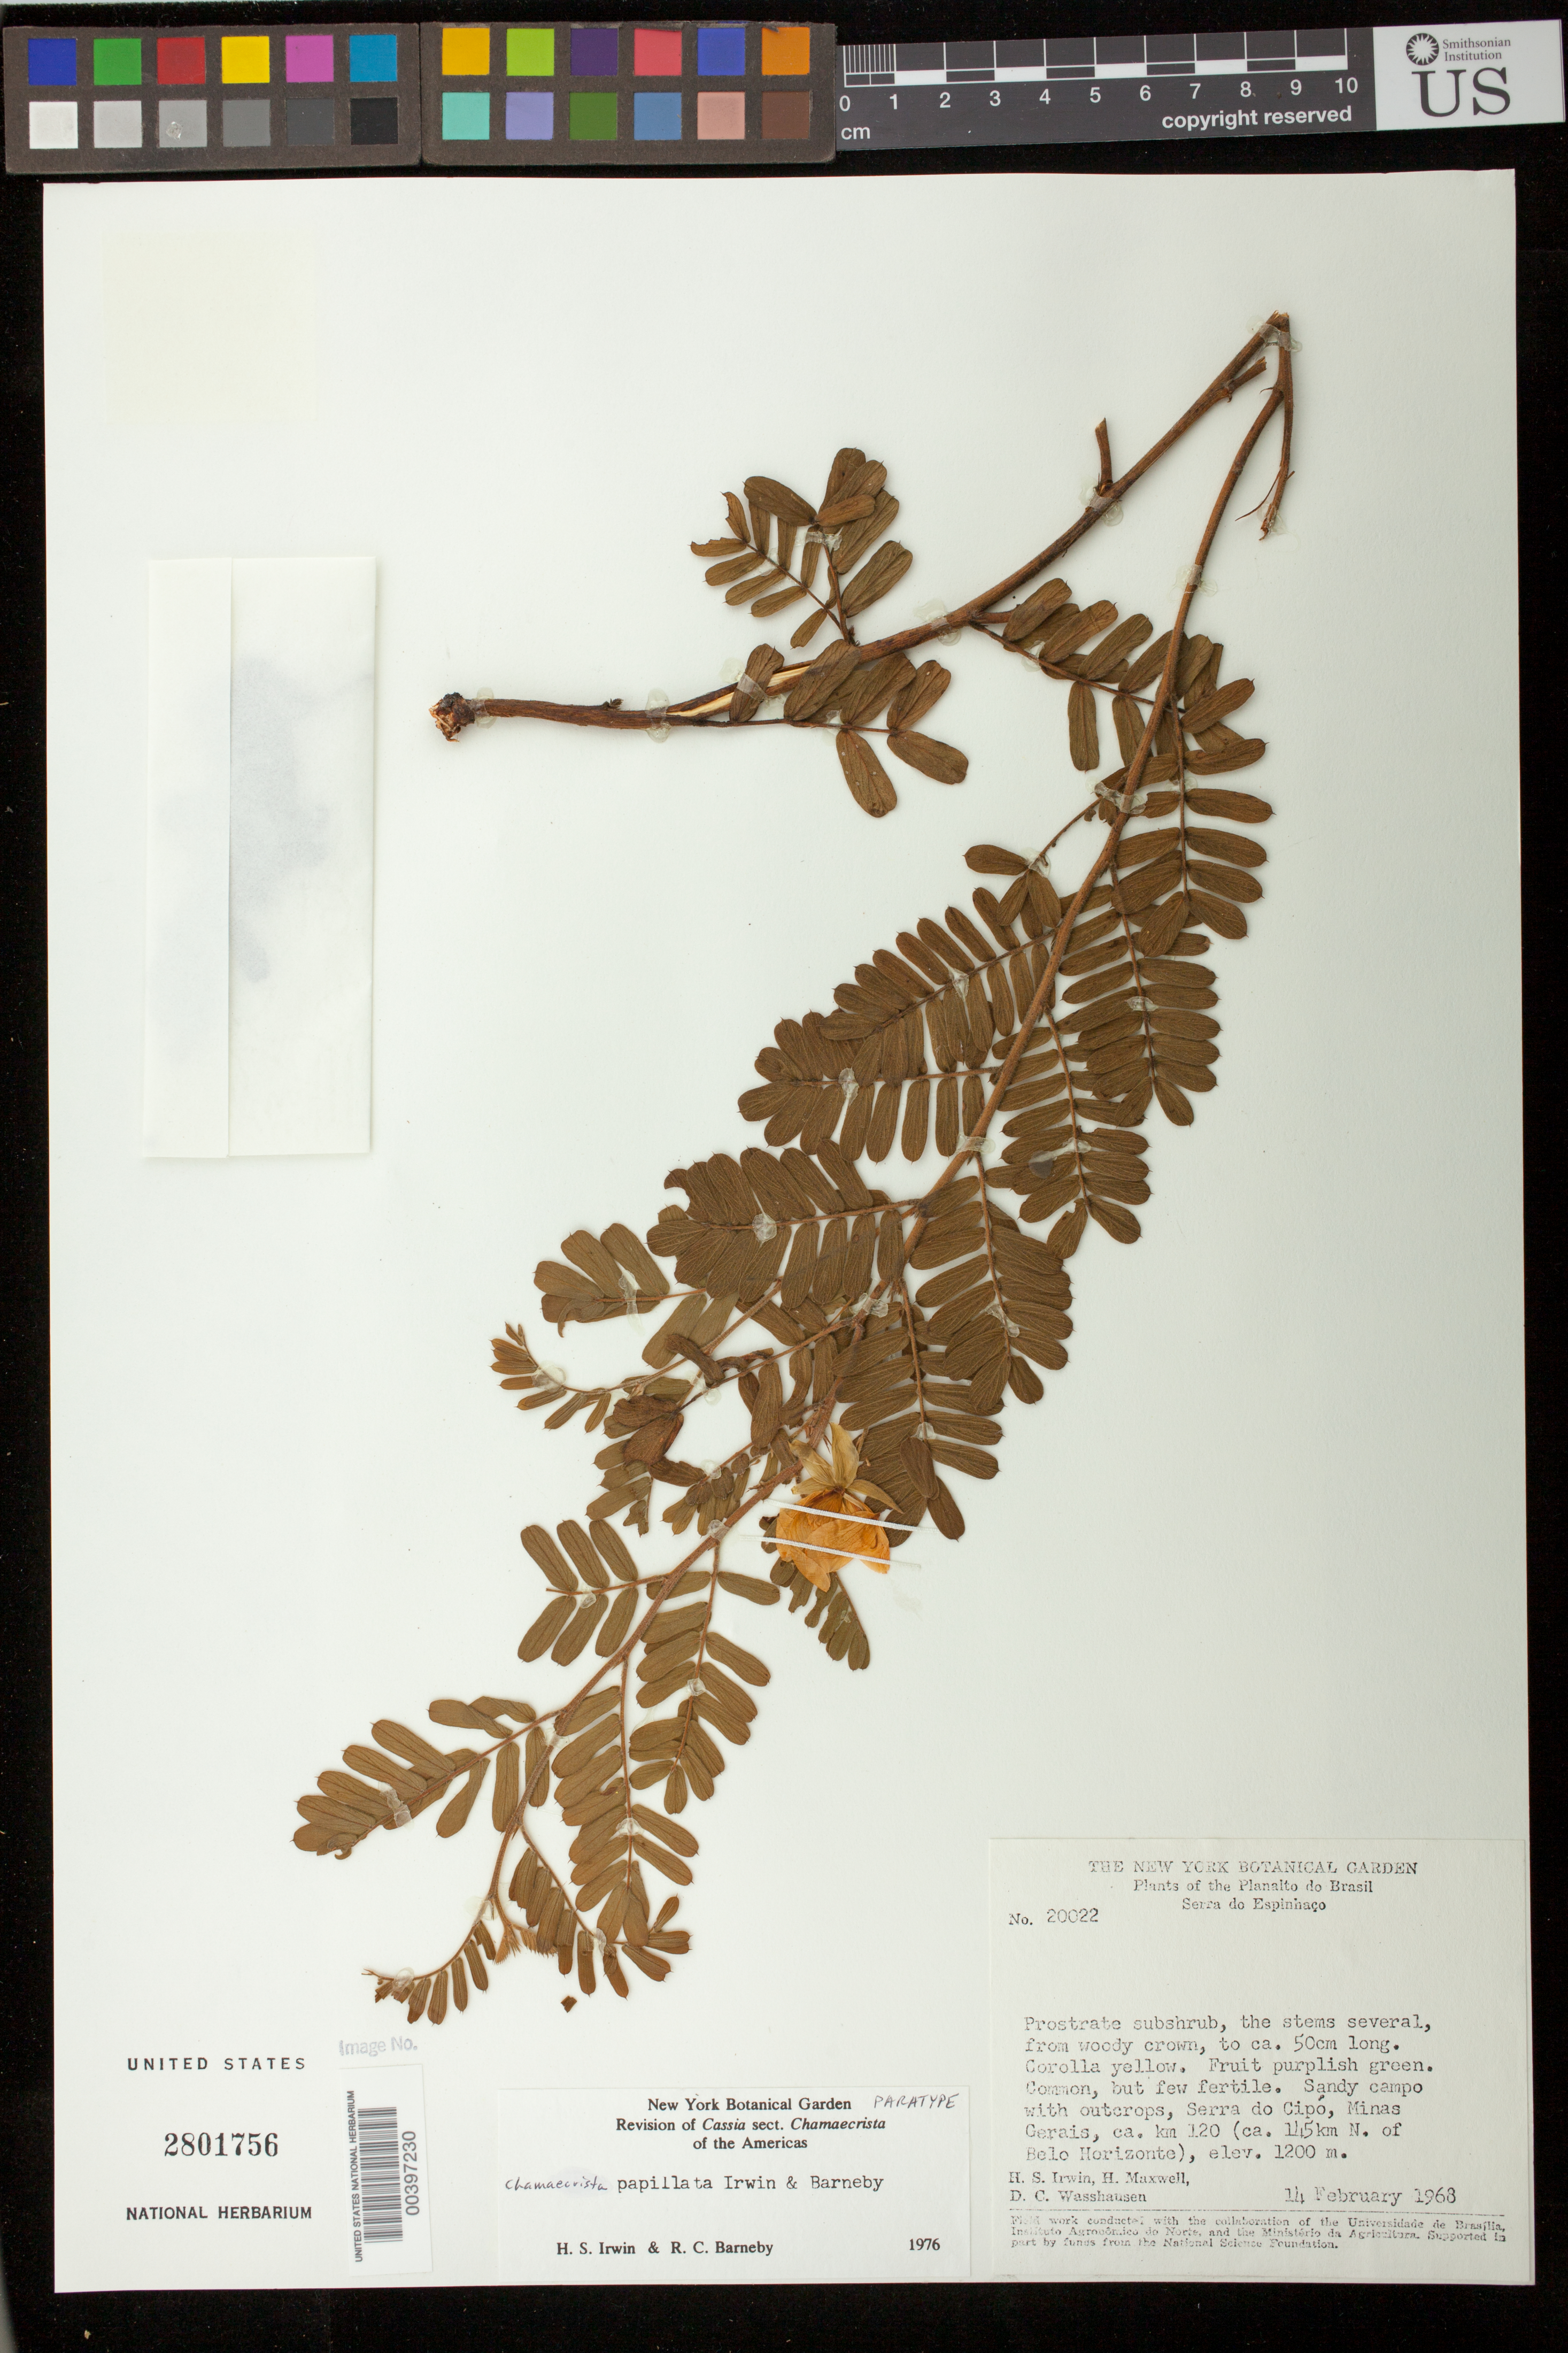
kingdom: Plantae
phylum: Tracheophyta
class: Magnoliopsida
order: Fabales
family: Fabaceae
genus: Chamaecrista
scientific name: Chamaecrista papillata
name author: H.S. Irwin & Barneby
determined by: Irwin, Howard S.; Barneby, R. C.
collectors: H. Irwin, H. Maxwell & D. C. Wasshausen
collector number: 20022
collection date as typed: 14 Feb 1968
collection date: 1968-02-14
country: Brazil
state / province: Minas Gerais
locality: Serra do Cipo, ca km 120, ca. km 120 (ca. 145 km N. of Belo Horizonte)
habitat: Sandy campo with outcrops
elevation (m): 1200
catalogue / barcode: US 2801756